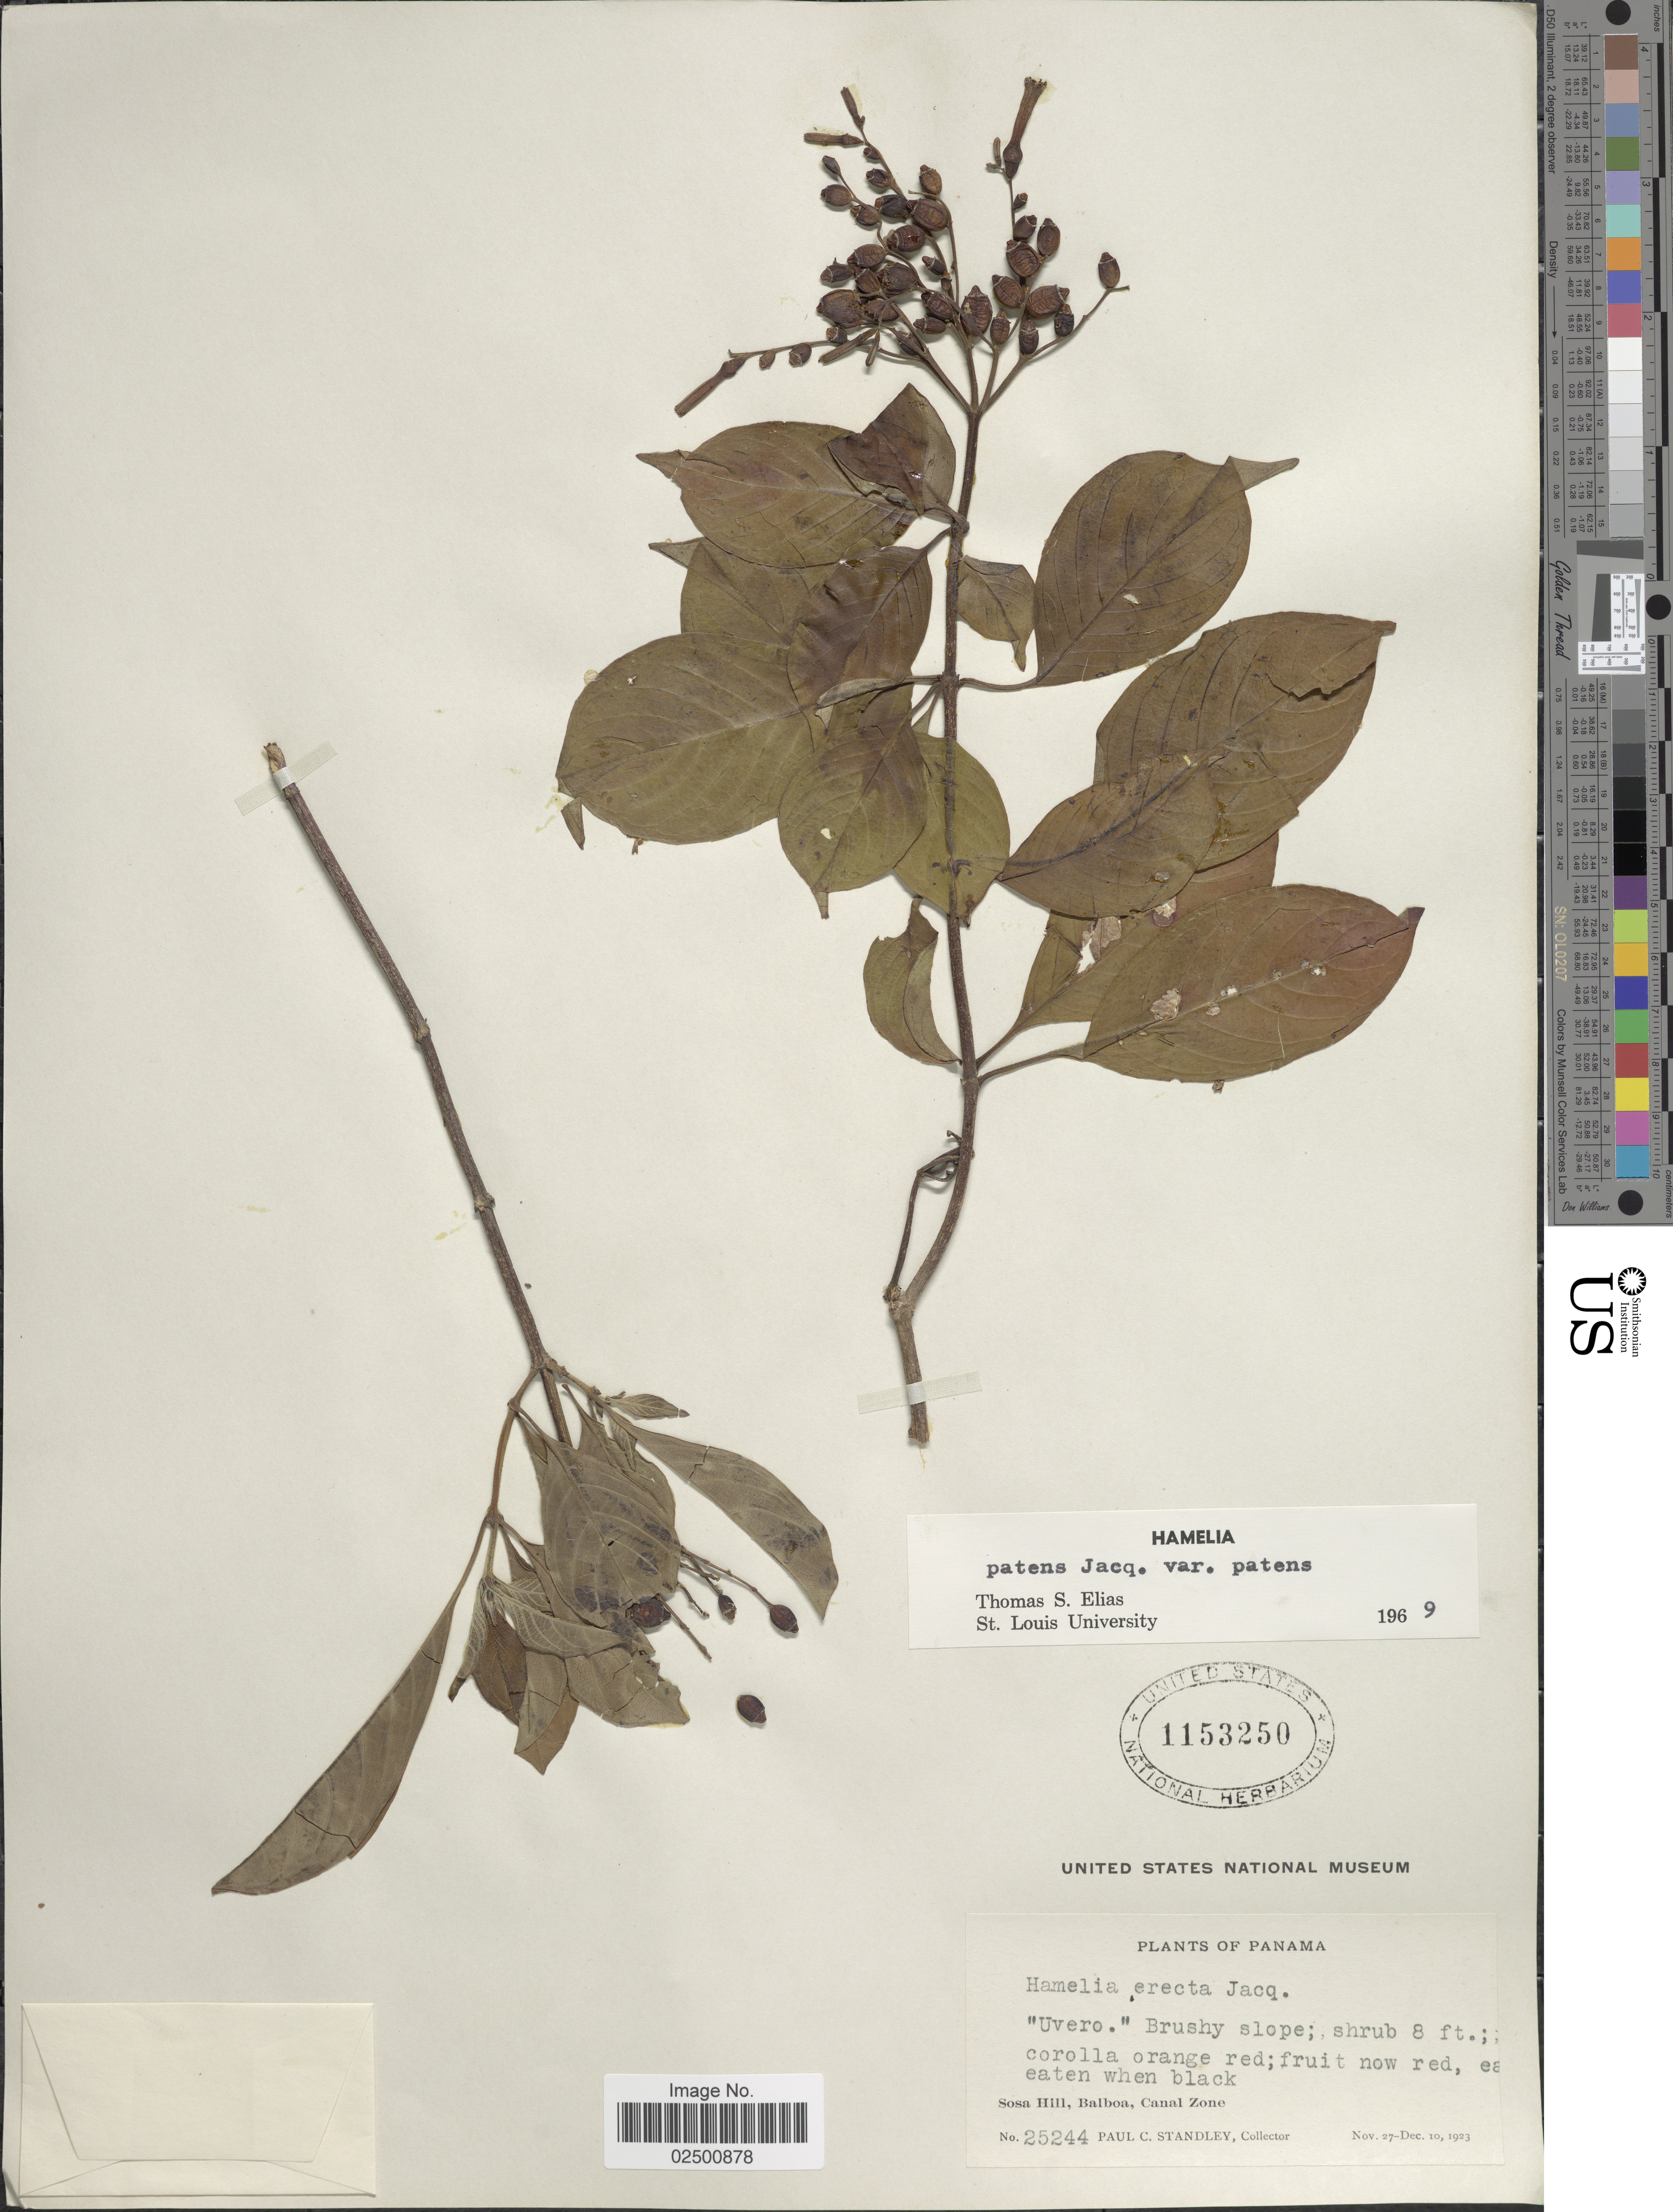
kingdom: Plantae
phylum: Tracheophyta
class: Magnoliopsida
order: Gentianales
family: Rubiaceae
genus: Hamelia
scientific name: Hamelia patens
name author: Jacq.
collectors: P. C. Standley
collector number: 25244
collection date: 1923-11-27/1923-12-10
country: Panama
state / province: Colón / Panamá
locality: Sosa Hill, Balboa, Canal Zone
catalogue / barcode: US 1153250